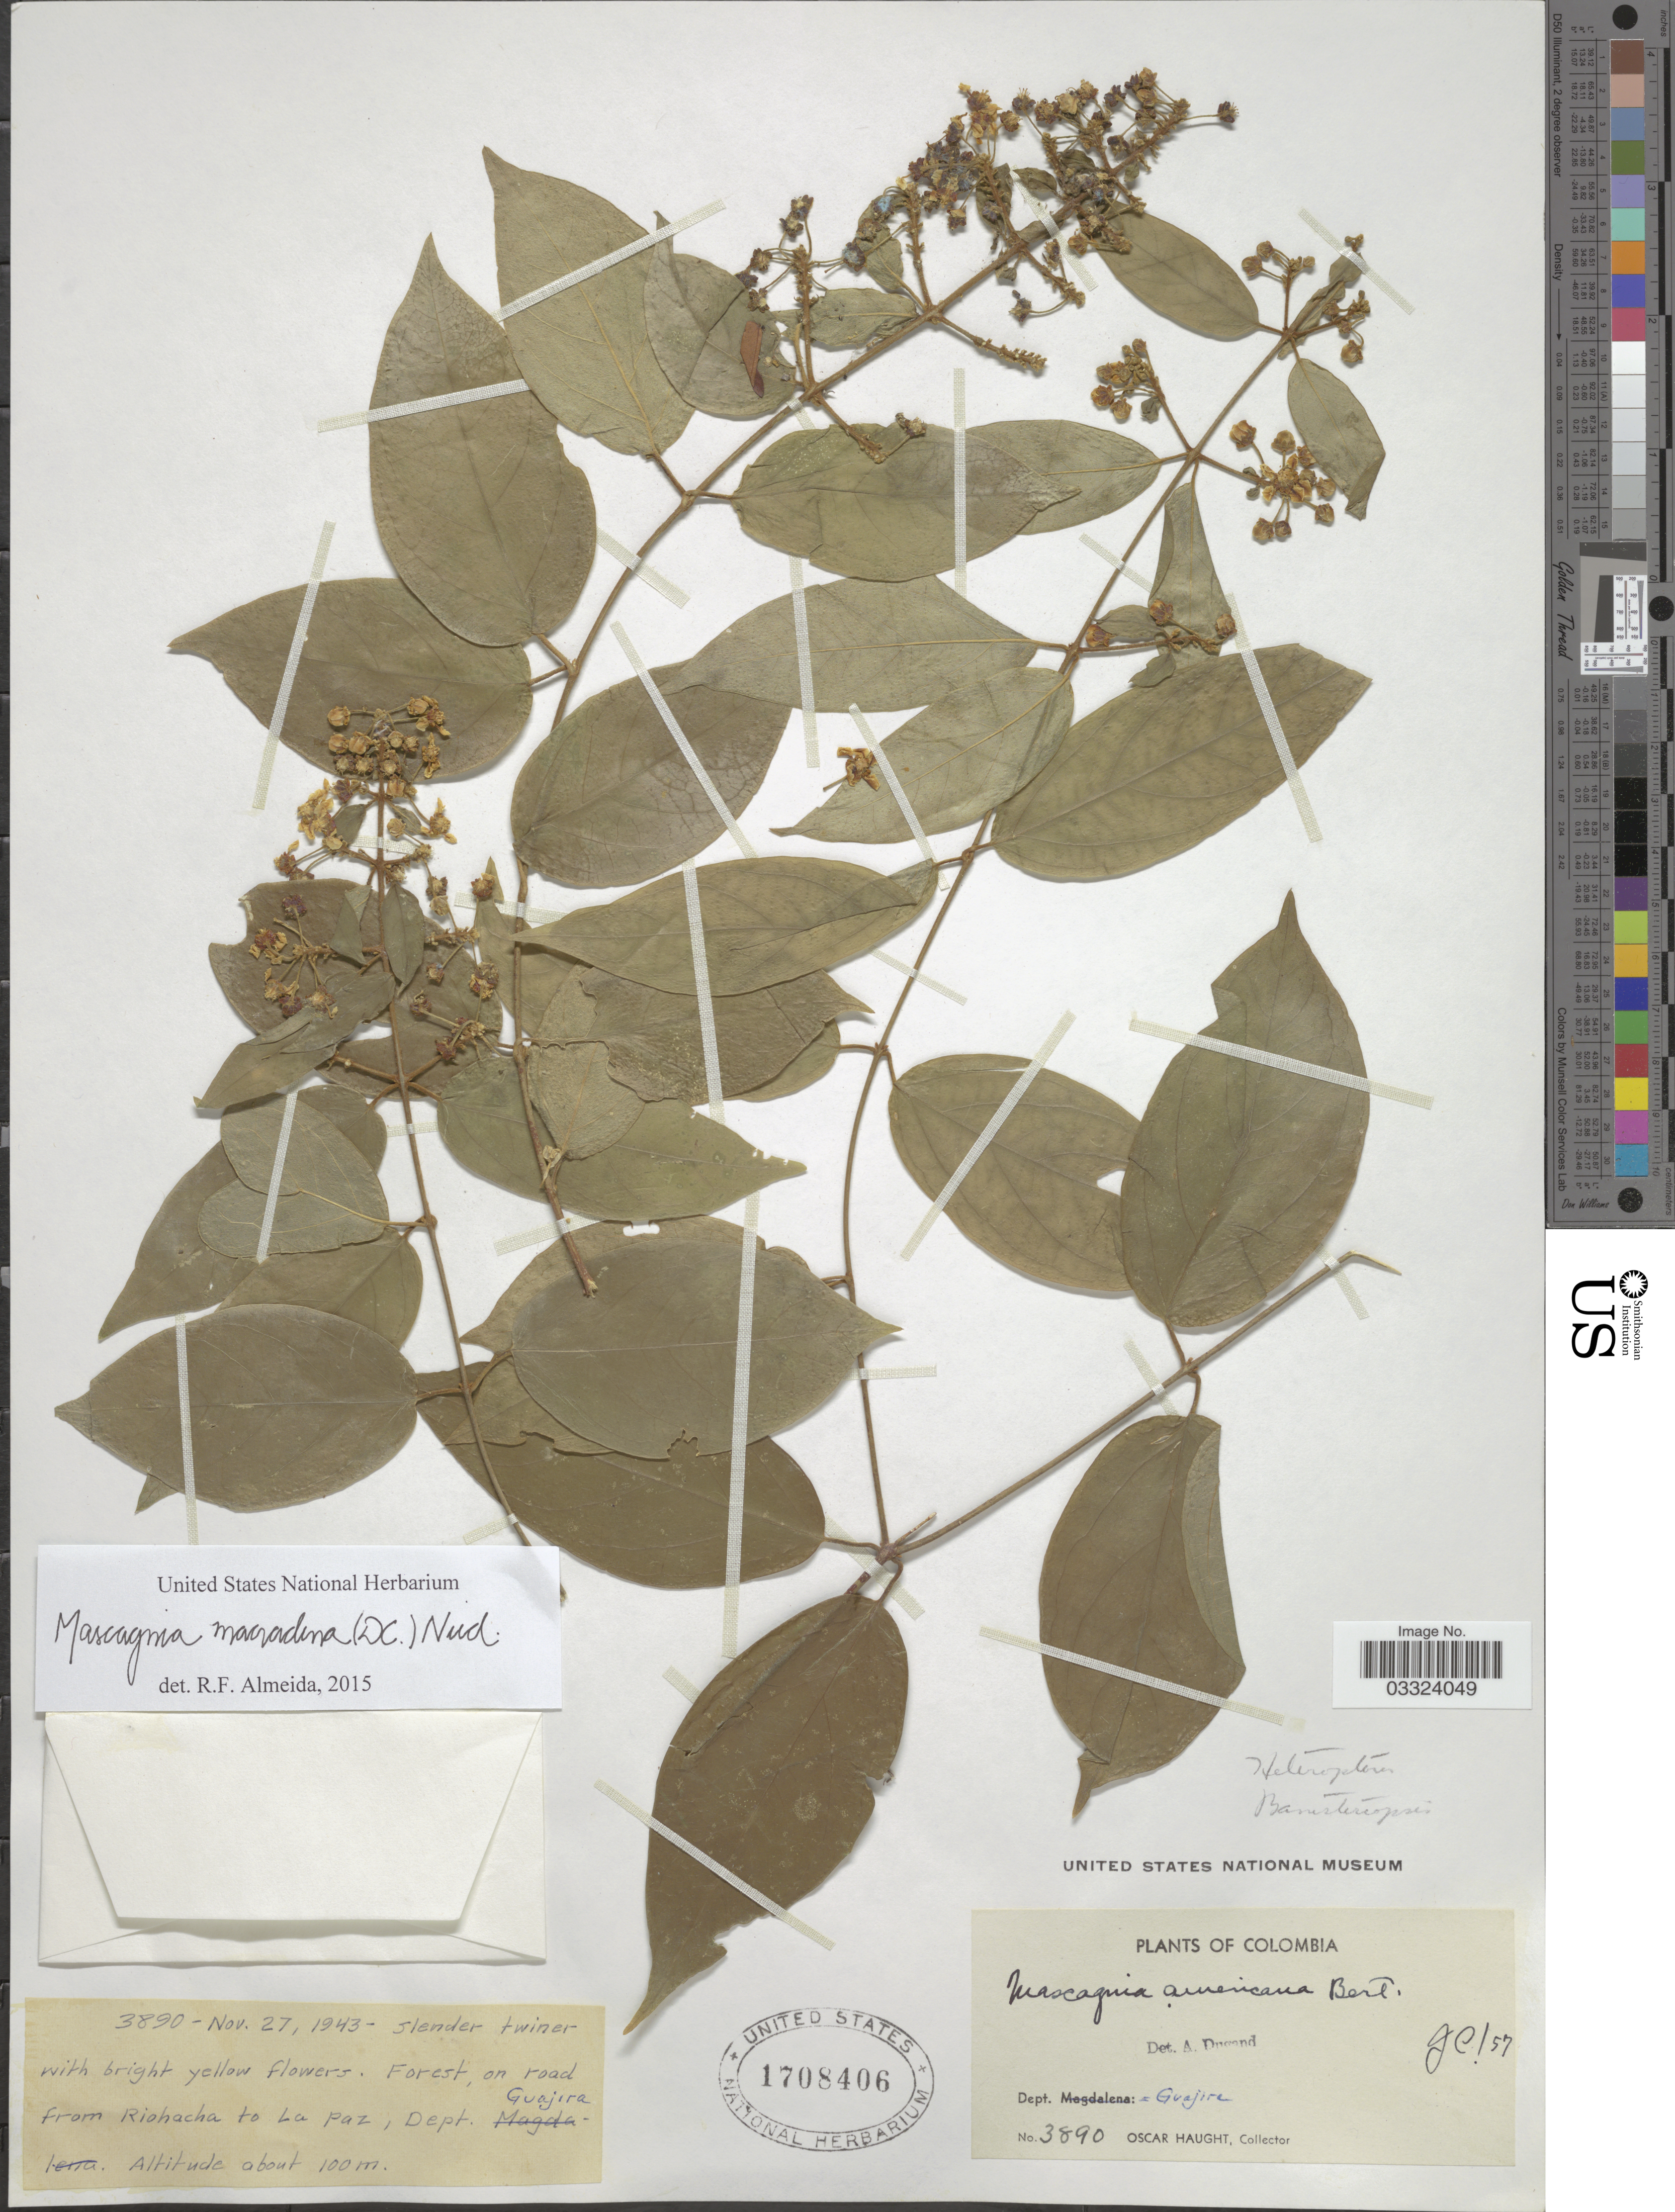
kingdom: Plantae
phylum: Tracheophyta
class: Magnoliopsida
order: Malpighiales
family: Malpighiaceae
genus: Mascagnia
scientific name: Mascagnia macradena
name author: (DC.) Nied.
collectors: O. L. Haught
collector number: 3890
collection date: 1943-11-27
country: Colombia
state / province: La Guajira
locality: Forest, on road from Riohacha to La Paz, Dept. Guajira.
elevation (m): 100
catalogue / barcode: US 1708406